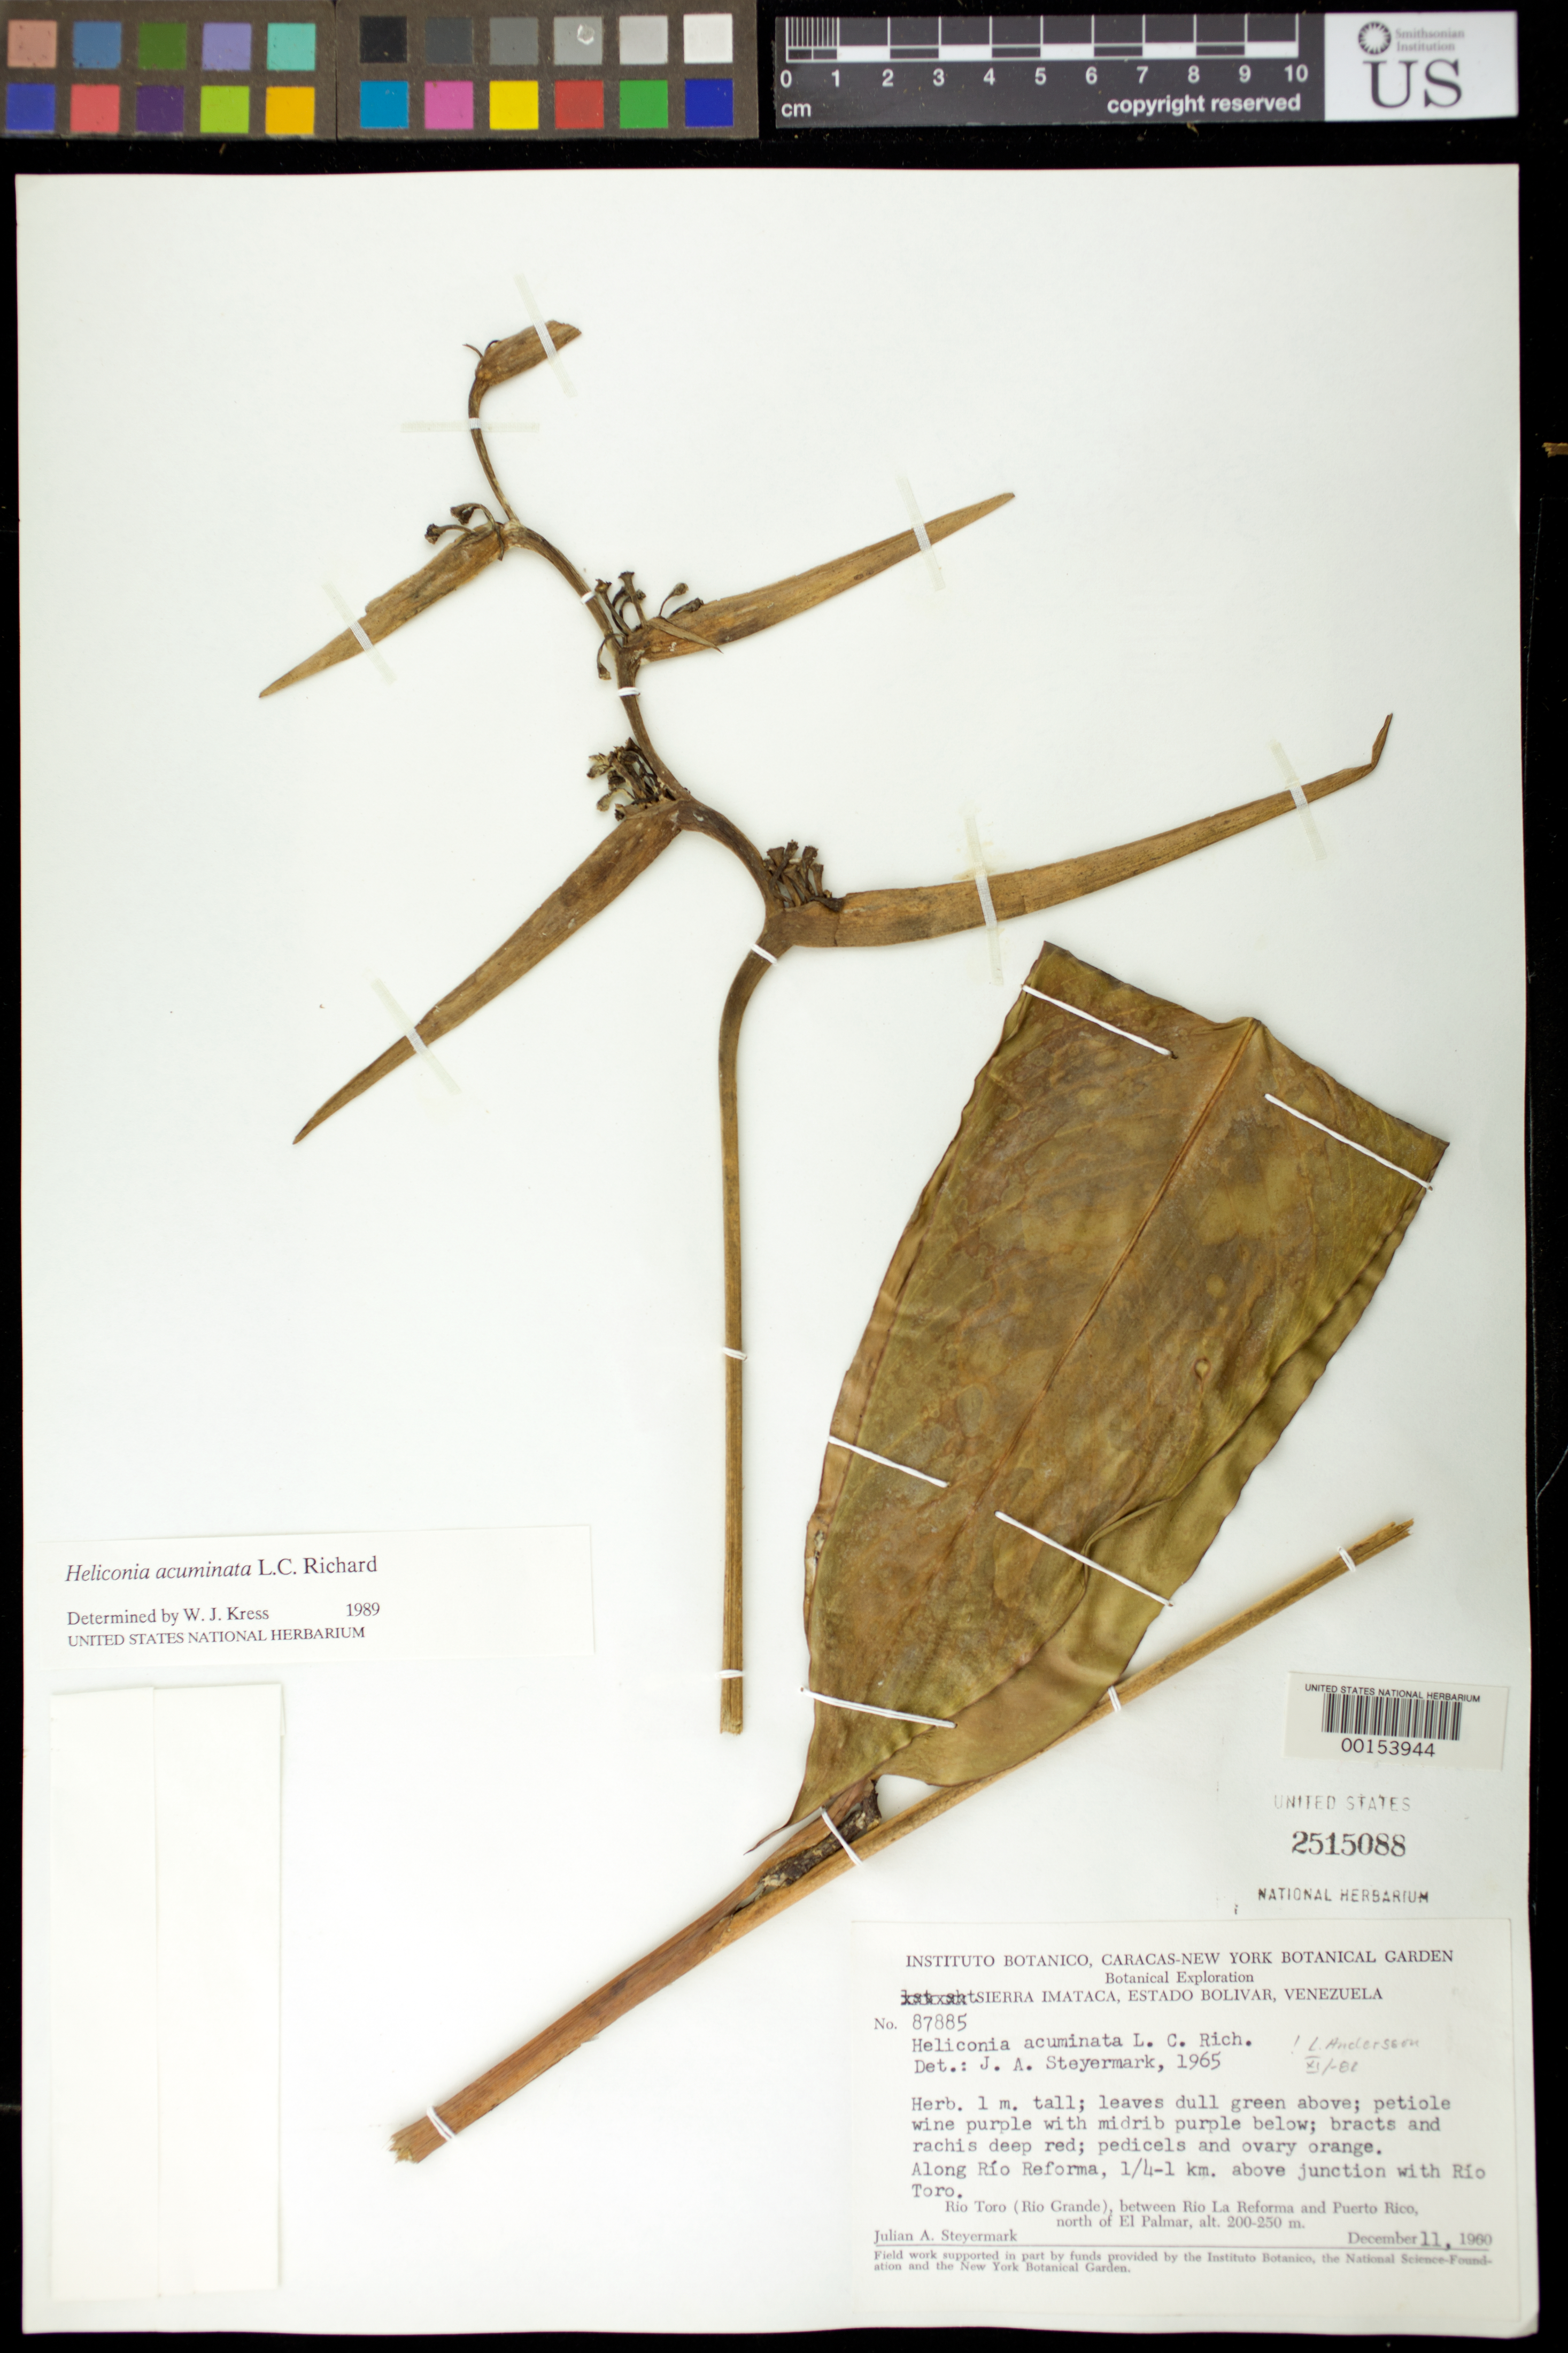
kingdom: Plantae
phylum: Tracheophyta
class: Liliopsida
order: Zingiberales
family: Heliconiaceae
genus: Heliconia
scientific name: Heliconia acuminata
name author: A. Rich.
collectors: J. Steyermark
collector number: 87885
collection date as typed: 11 Dec 1960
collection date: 1960-12-11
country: Venezuela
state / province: Bolivar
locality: Along rio reforma, 1/4 to 1 km above junction with rio toro, n. of el palmar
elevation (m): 200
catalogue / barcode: US 2515088